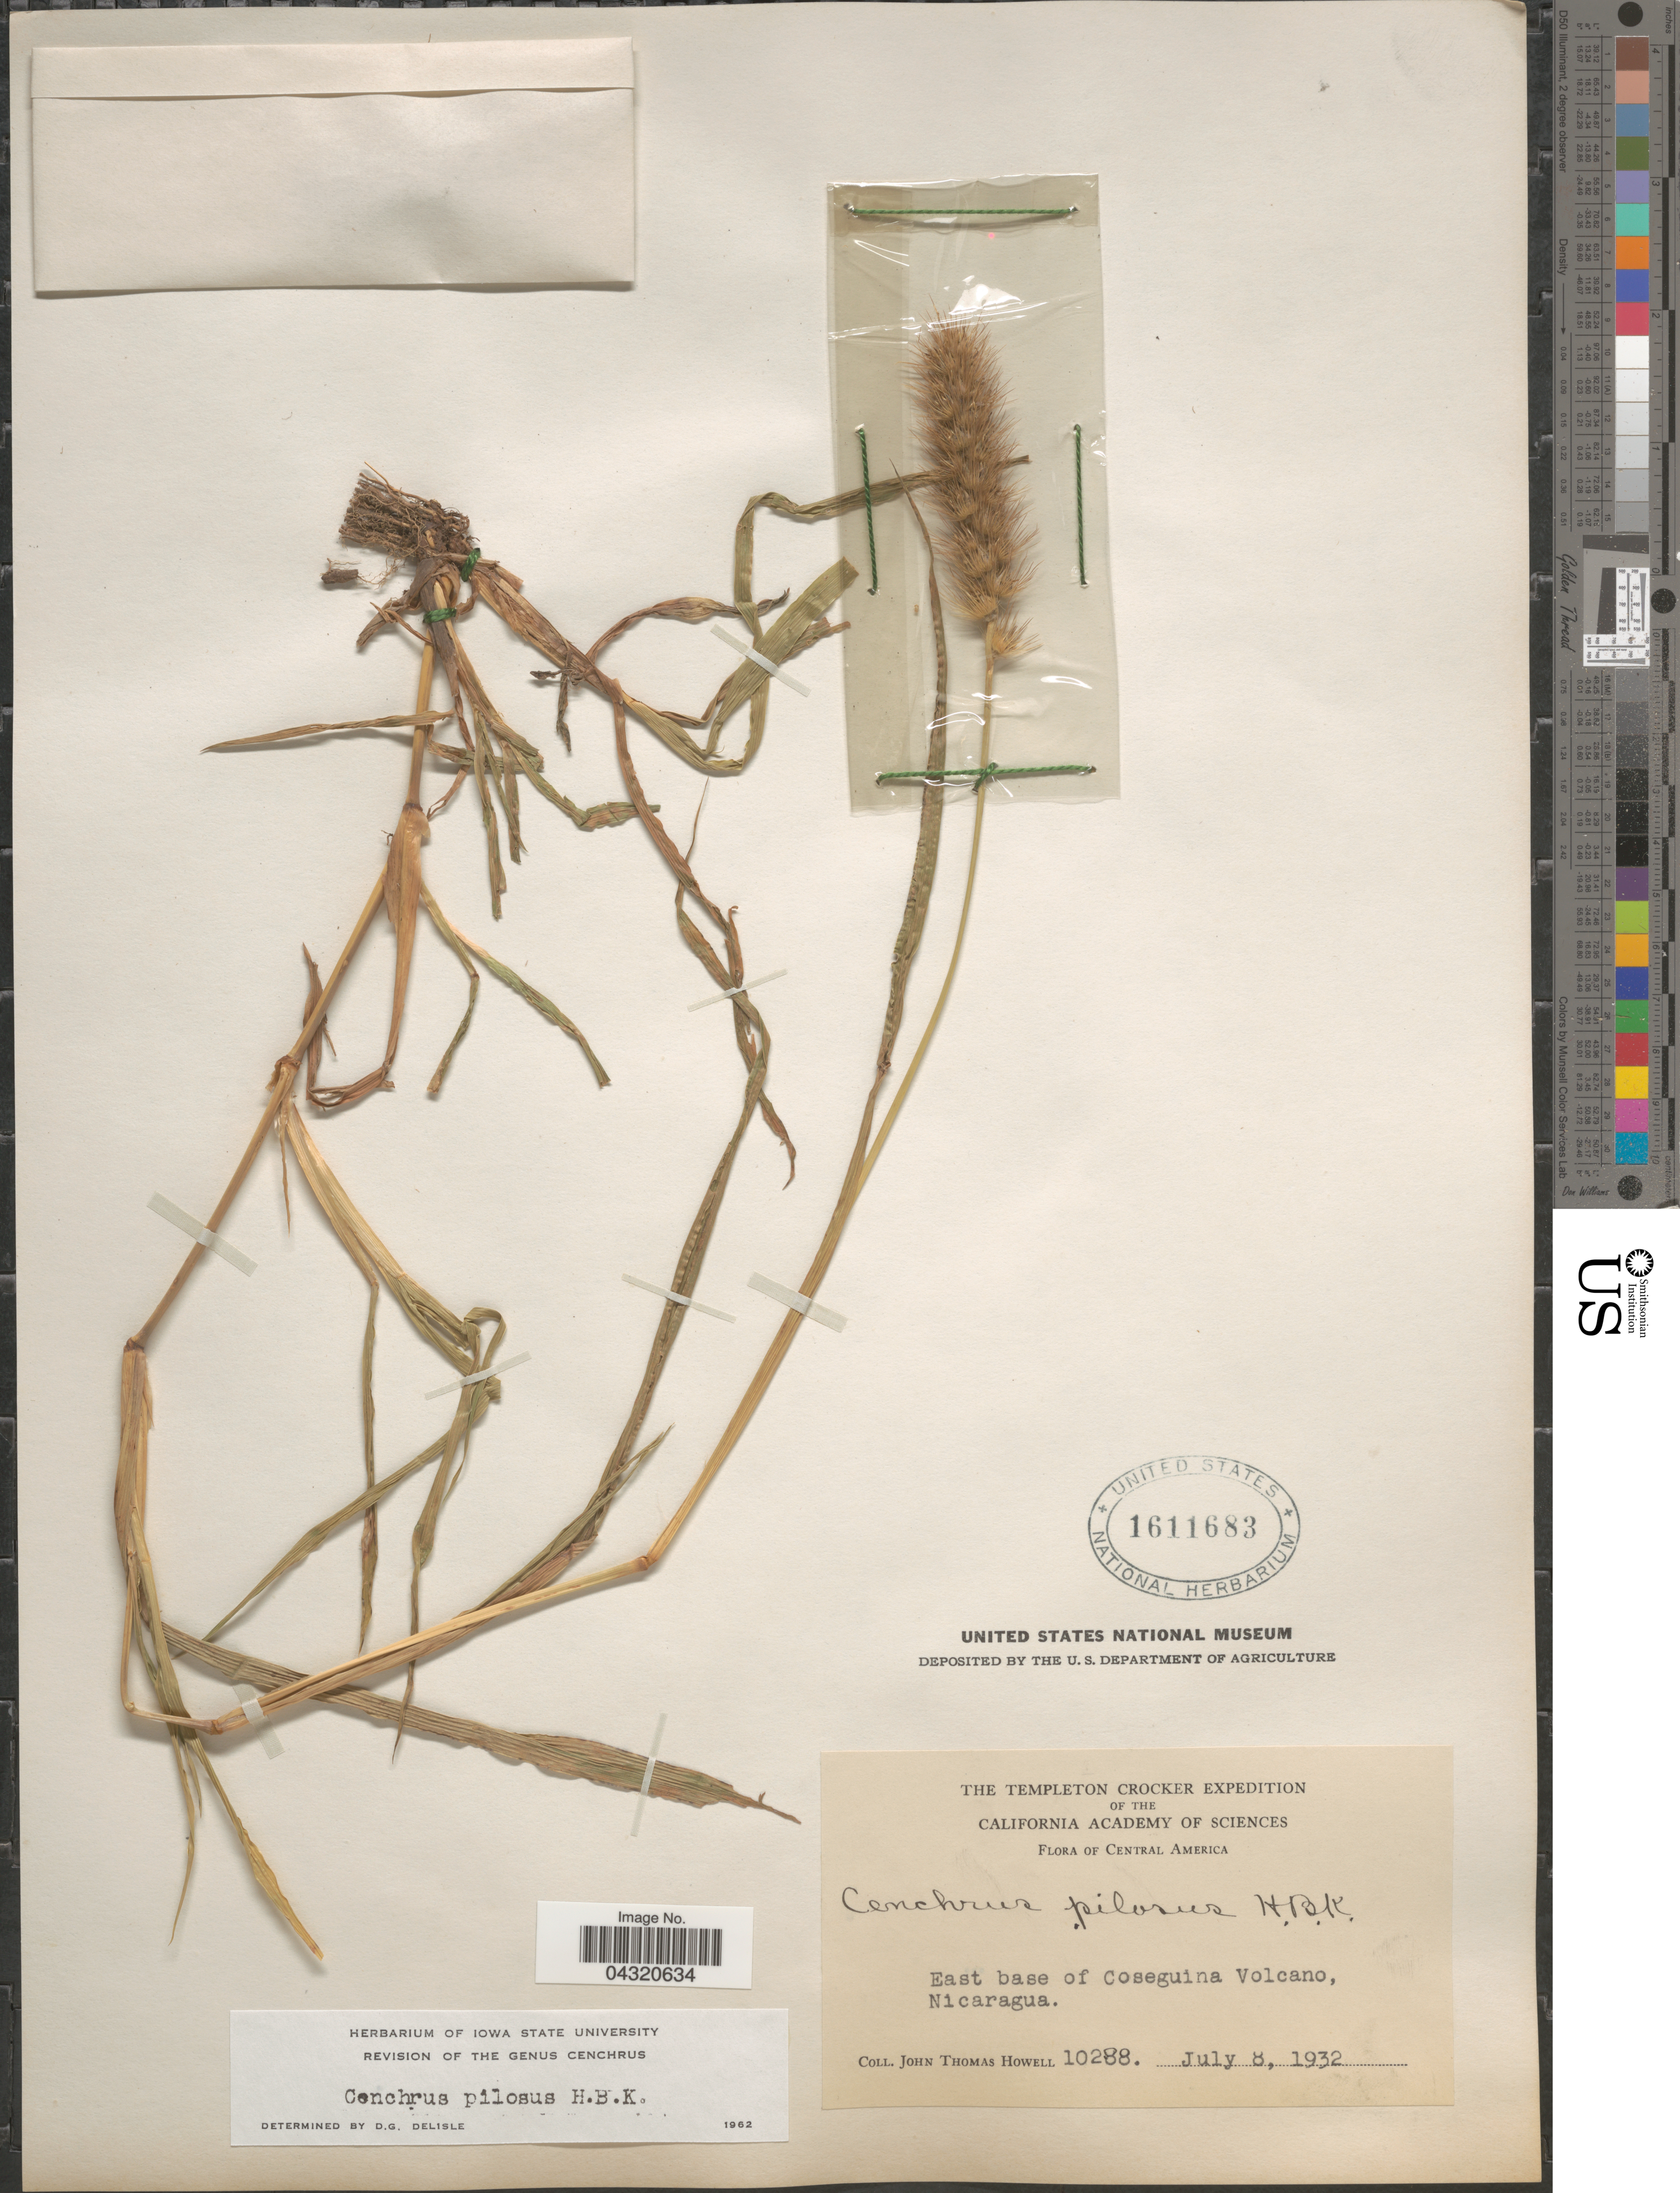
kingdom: Plantae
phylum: Tracheophyta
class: Liliopsida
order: Poales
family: Poaceae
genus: Cenchrus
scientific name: Cenchrus pilosus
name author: Kunth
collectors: J. T. Howell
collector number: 10288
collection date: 1932-07-08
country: Nicaragua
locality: The Templeton Crocker Expedition. East base of Coseguina Volcano.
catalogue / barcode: US 1611683